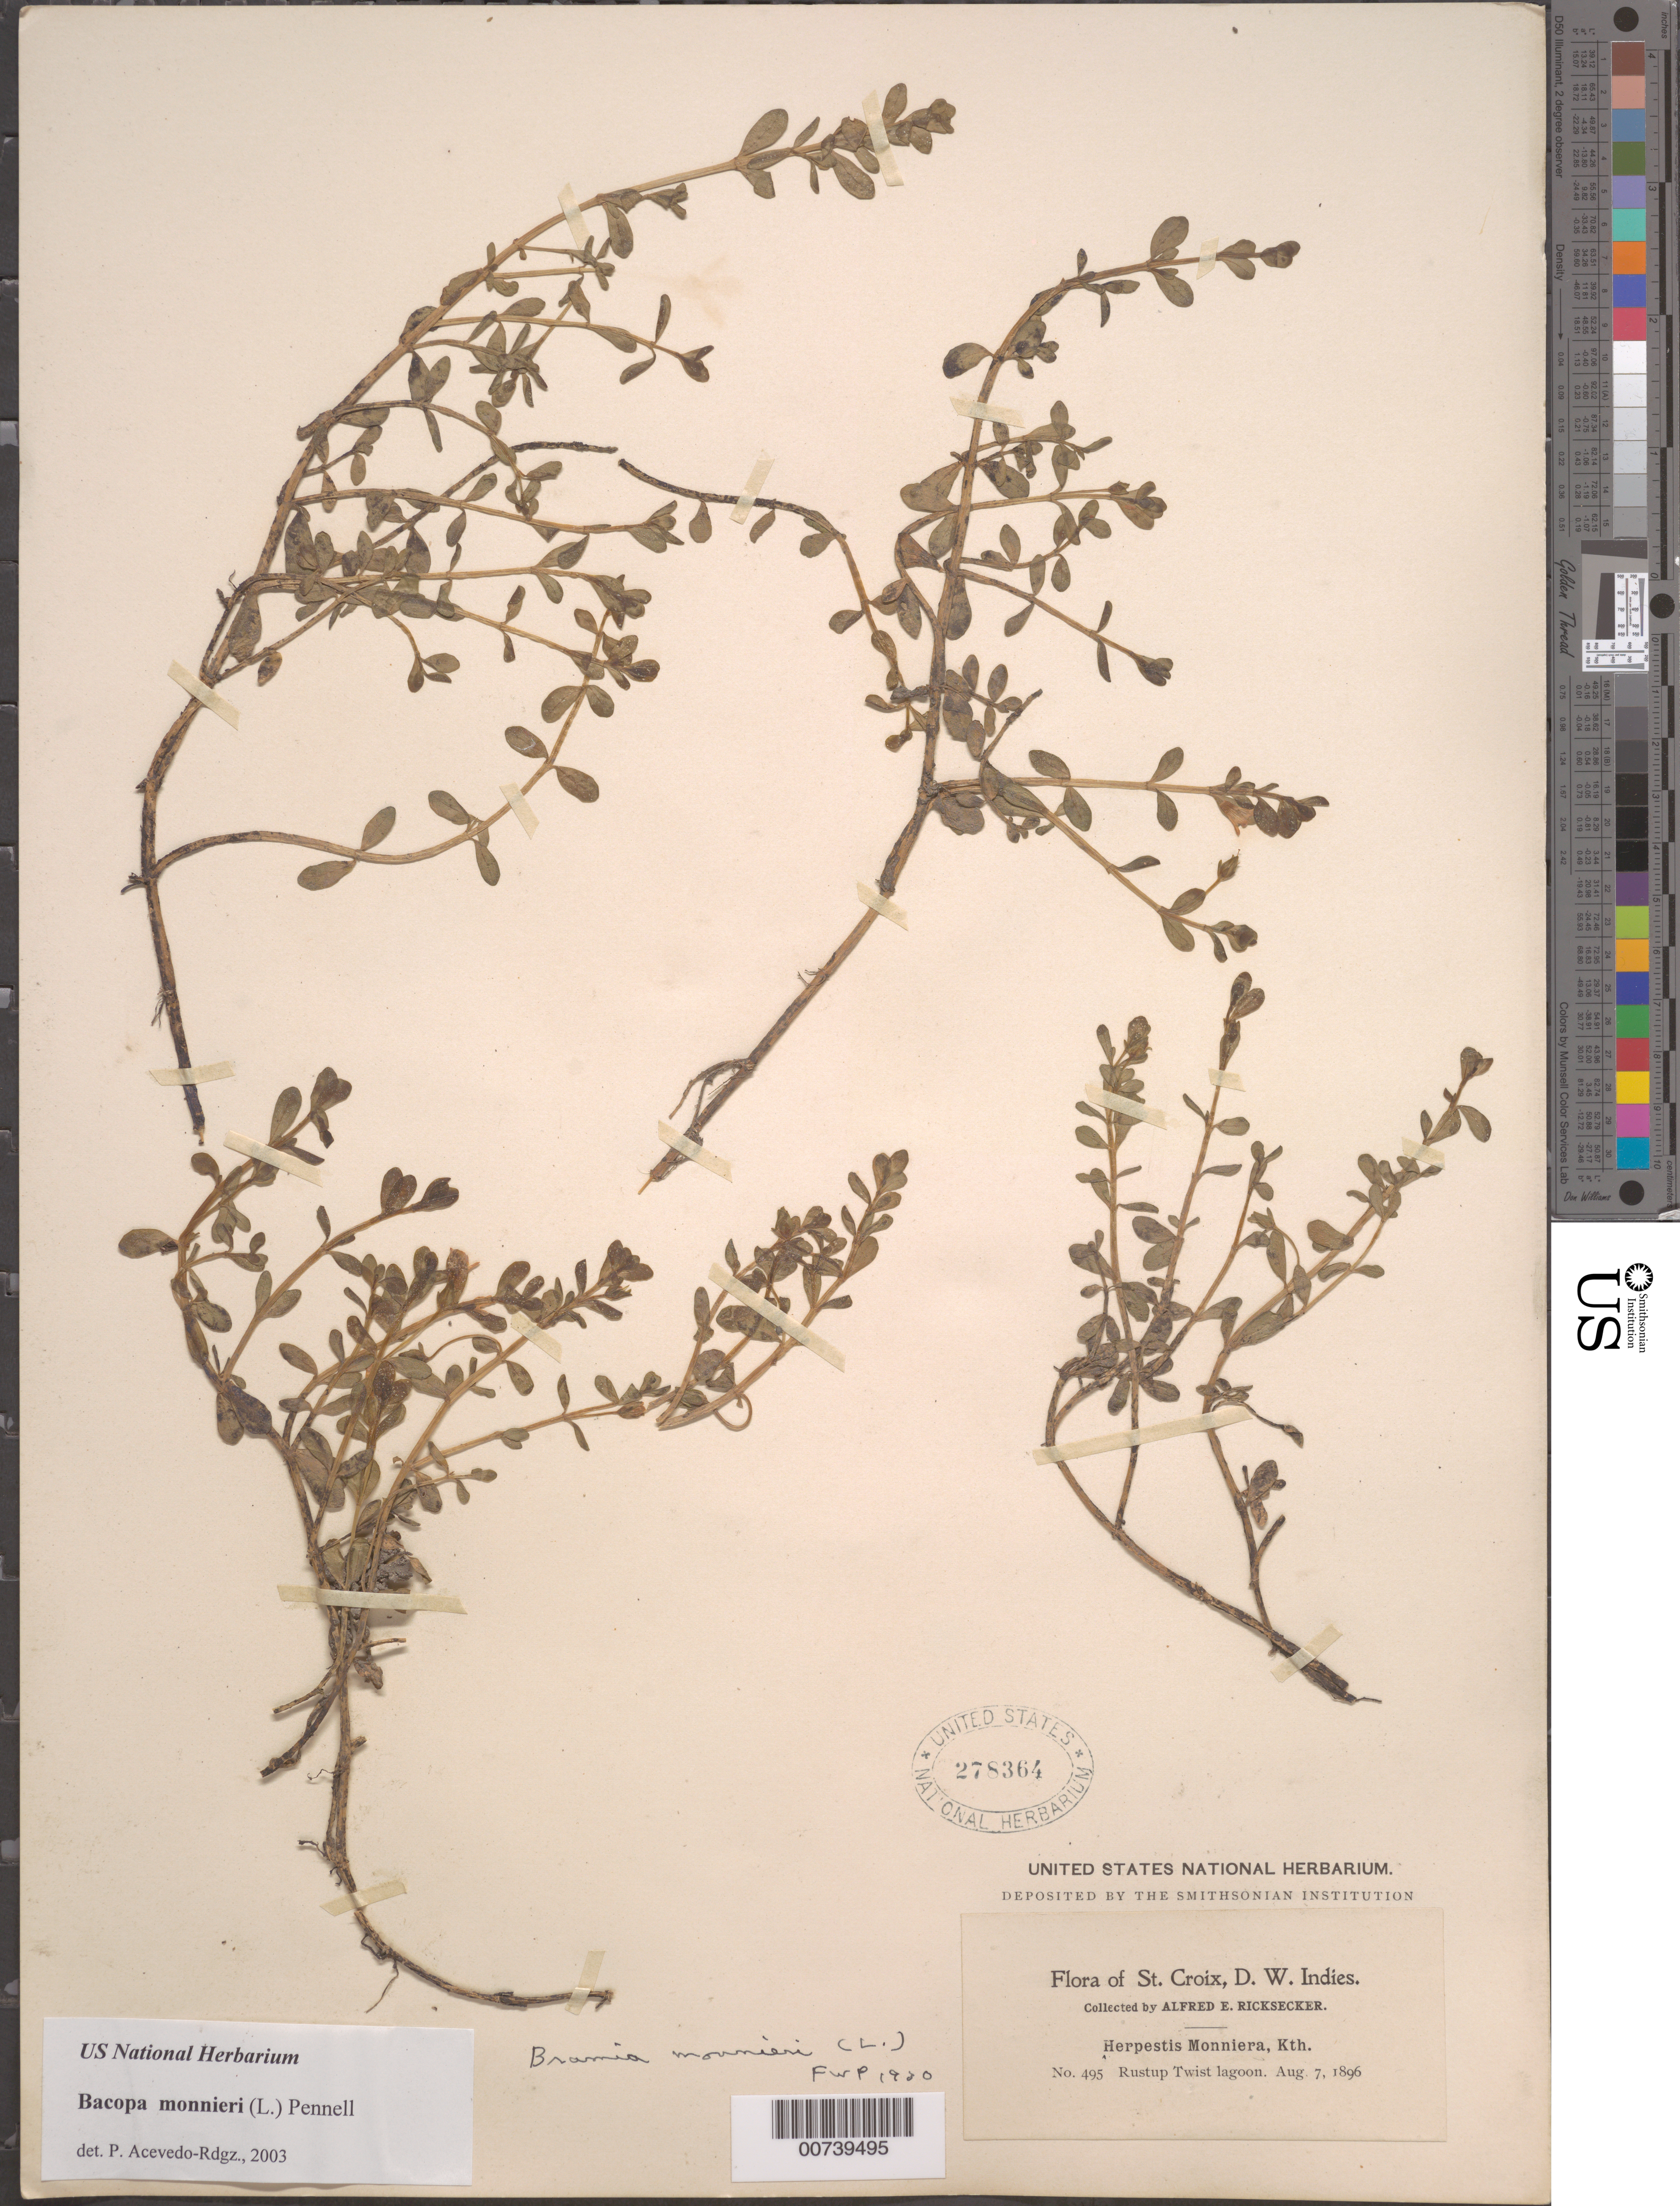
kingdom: Plantae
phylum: Tracheophyta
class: Magnoliopsida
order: Lamiales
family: Plantaginaceae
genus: Bacopa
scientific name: Bacopa monnieri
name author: (L.) Wettst.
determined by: Acevedo-Rodríguez, P., (BOT), Smithsonian Institution - National Museum of Natural History (UNITED STATES)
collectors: A. E. Ricksecker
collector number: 495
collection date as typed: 07 Aug 1896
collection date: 1896-08-07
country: U.S. Virgin Islands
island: St. Croix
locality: Rustup Twist lagoon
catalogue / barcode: US 278364